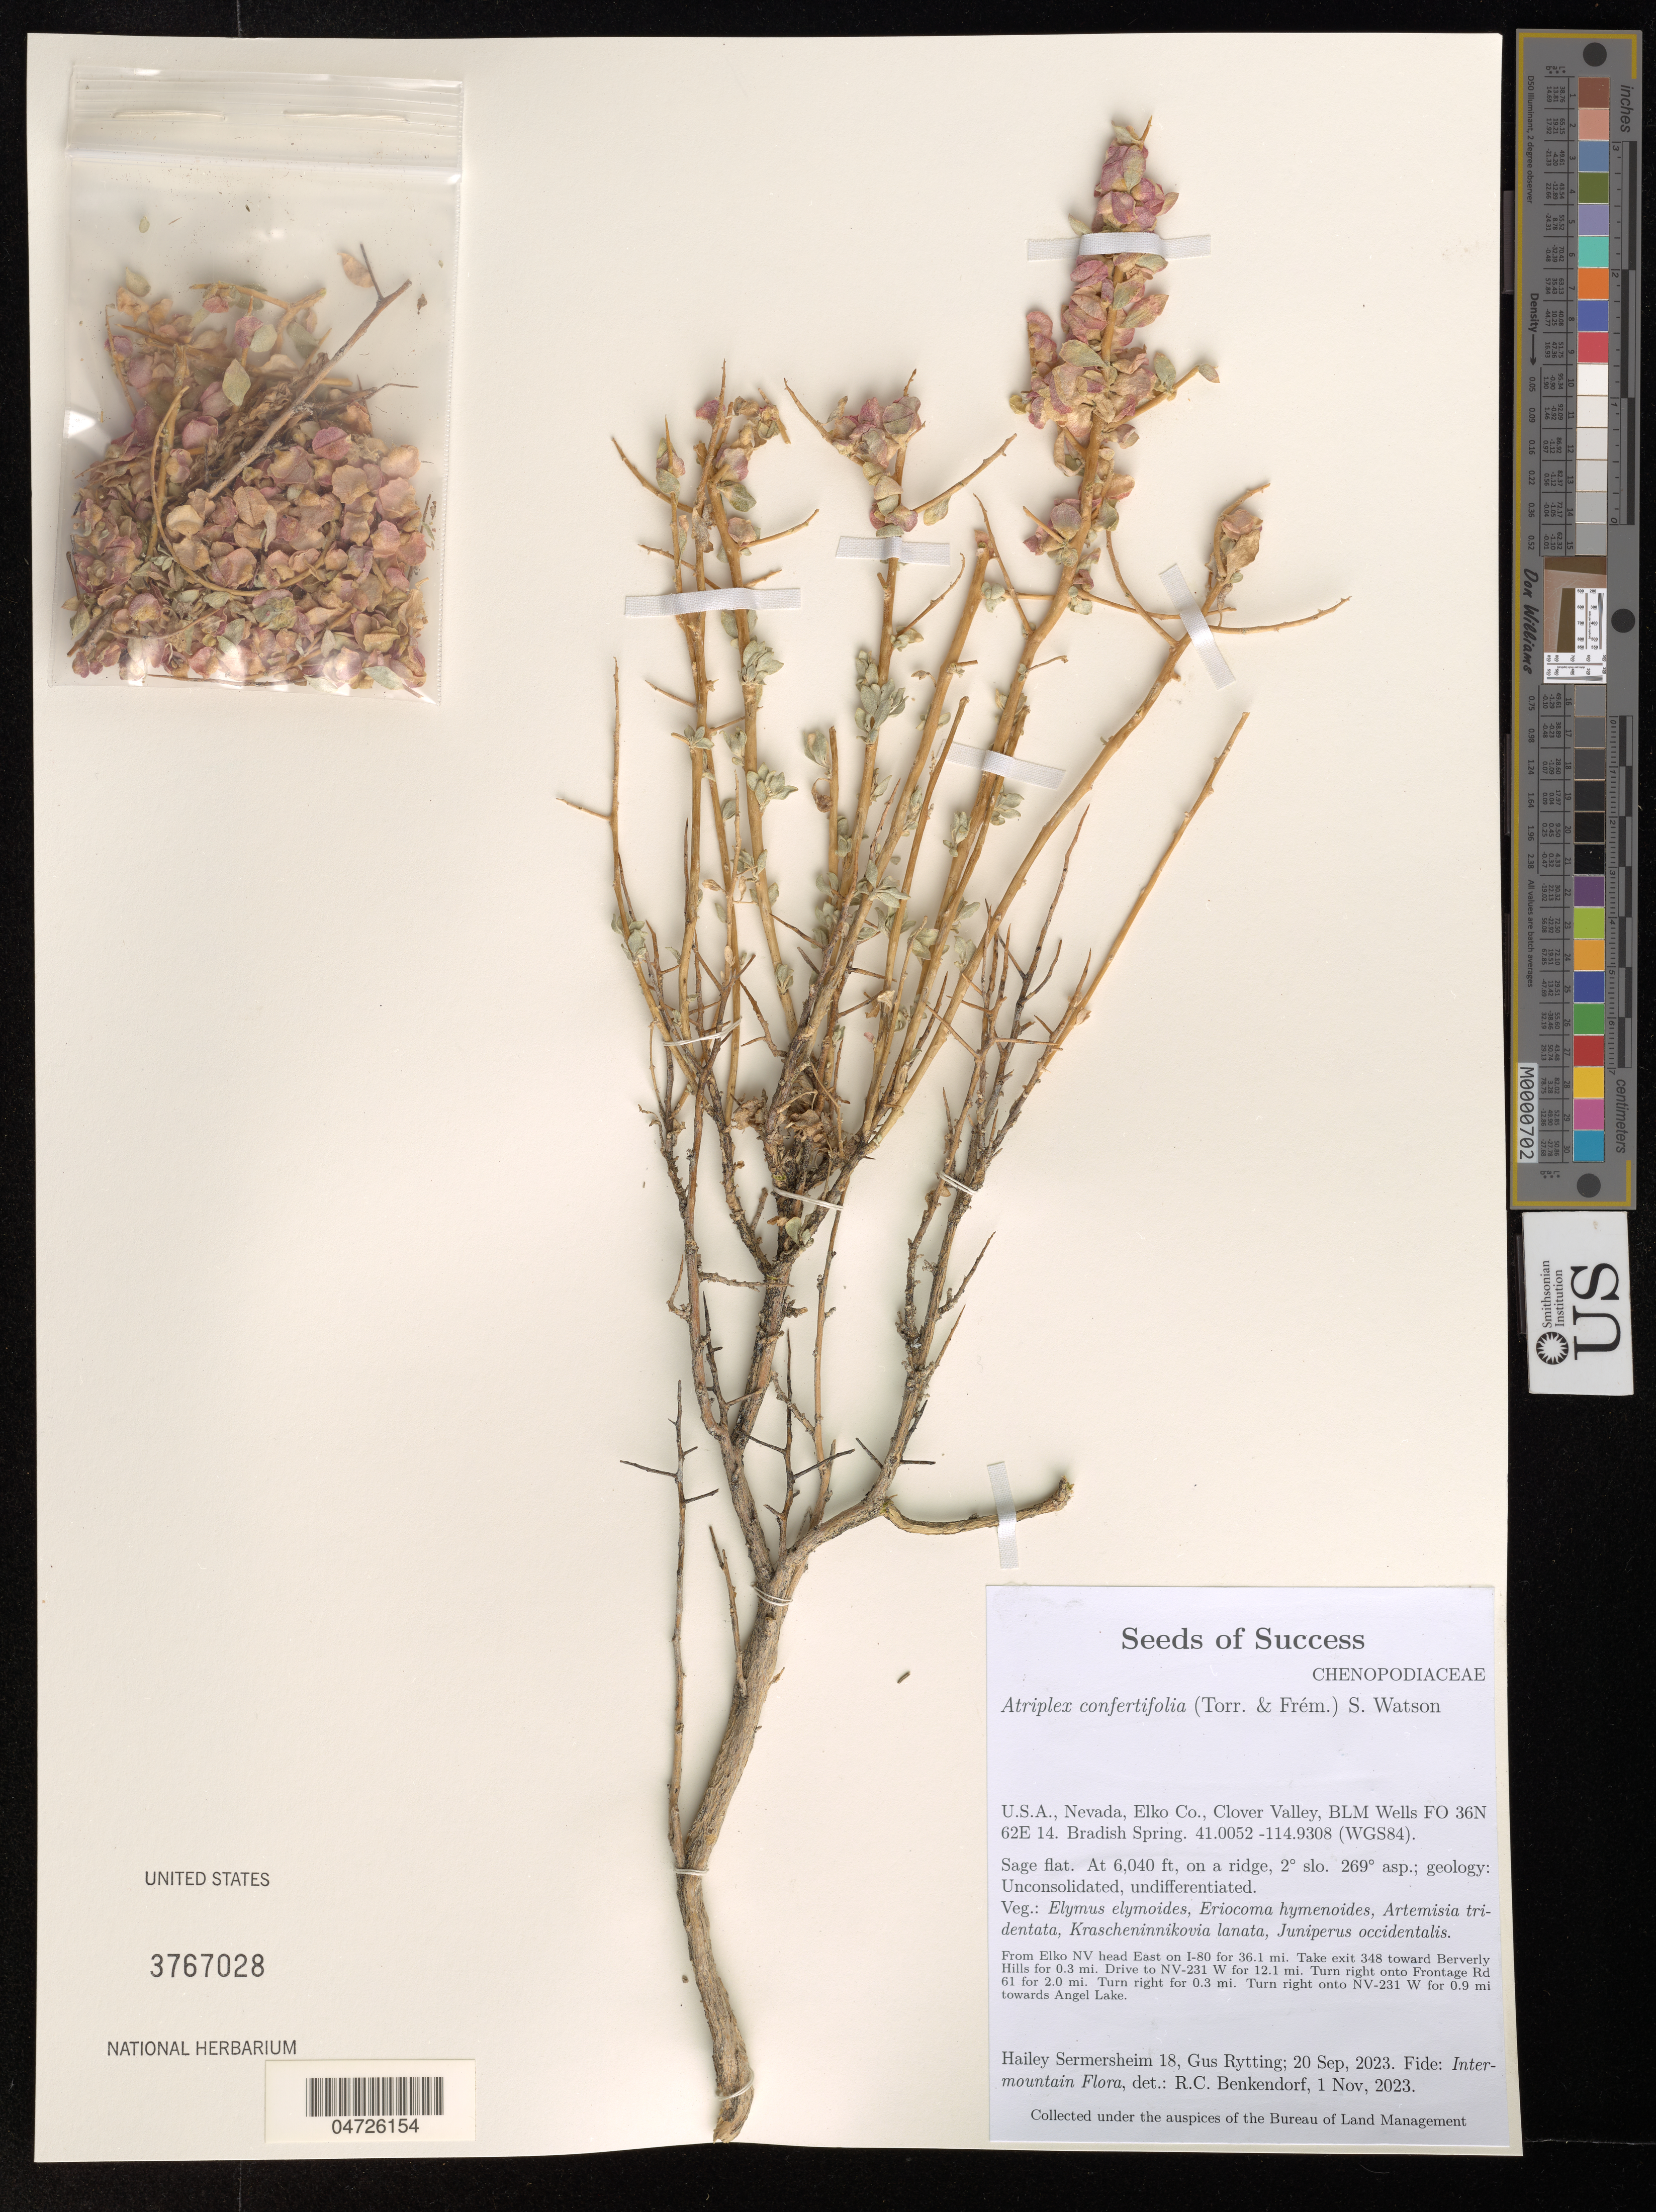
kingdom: Plantae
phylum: Tracheophyta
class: Magnoliopsida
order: Caryophyllales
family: Amaranthaceae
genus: Atriplex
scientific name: Atriplex confertifolia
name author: (Torr. & Frém.) S. Watson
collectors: H. Sermersheim & G. Rytting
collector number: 18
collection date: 2023-09-20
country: United States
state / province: Nevada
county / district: Elko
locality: Elko Co., Clover Valley, BLM Wells FO 36N 62E 14. Bradish Spring. (WGS84). From Elko NV head East on I-80 for 36.1 mi. Take exit 348 toward Berverly Hills for 0.3 mi. Drive to NV-231 W for 12.1 mi. Turn right onto Frontage Rd 61 for 2.0 mi. Turn right for 0.3 mi. Turn right onto NV-231 W for 0.9 mi towards Angel Lake.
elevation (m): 1841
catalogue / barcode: US 3767028